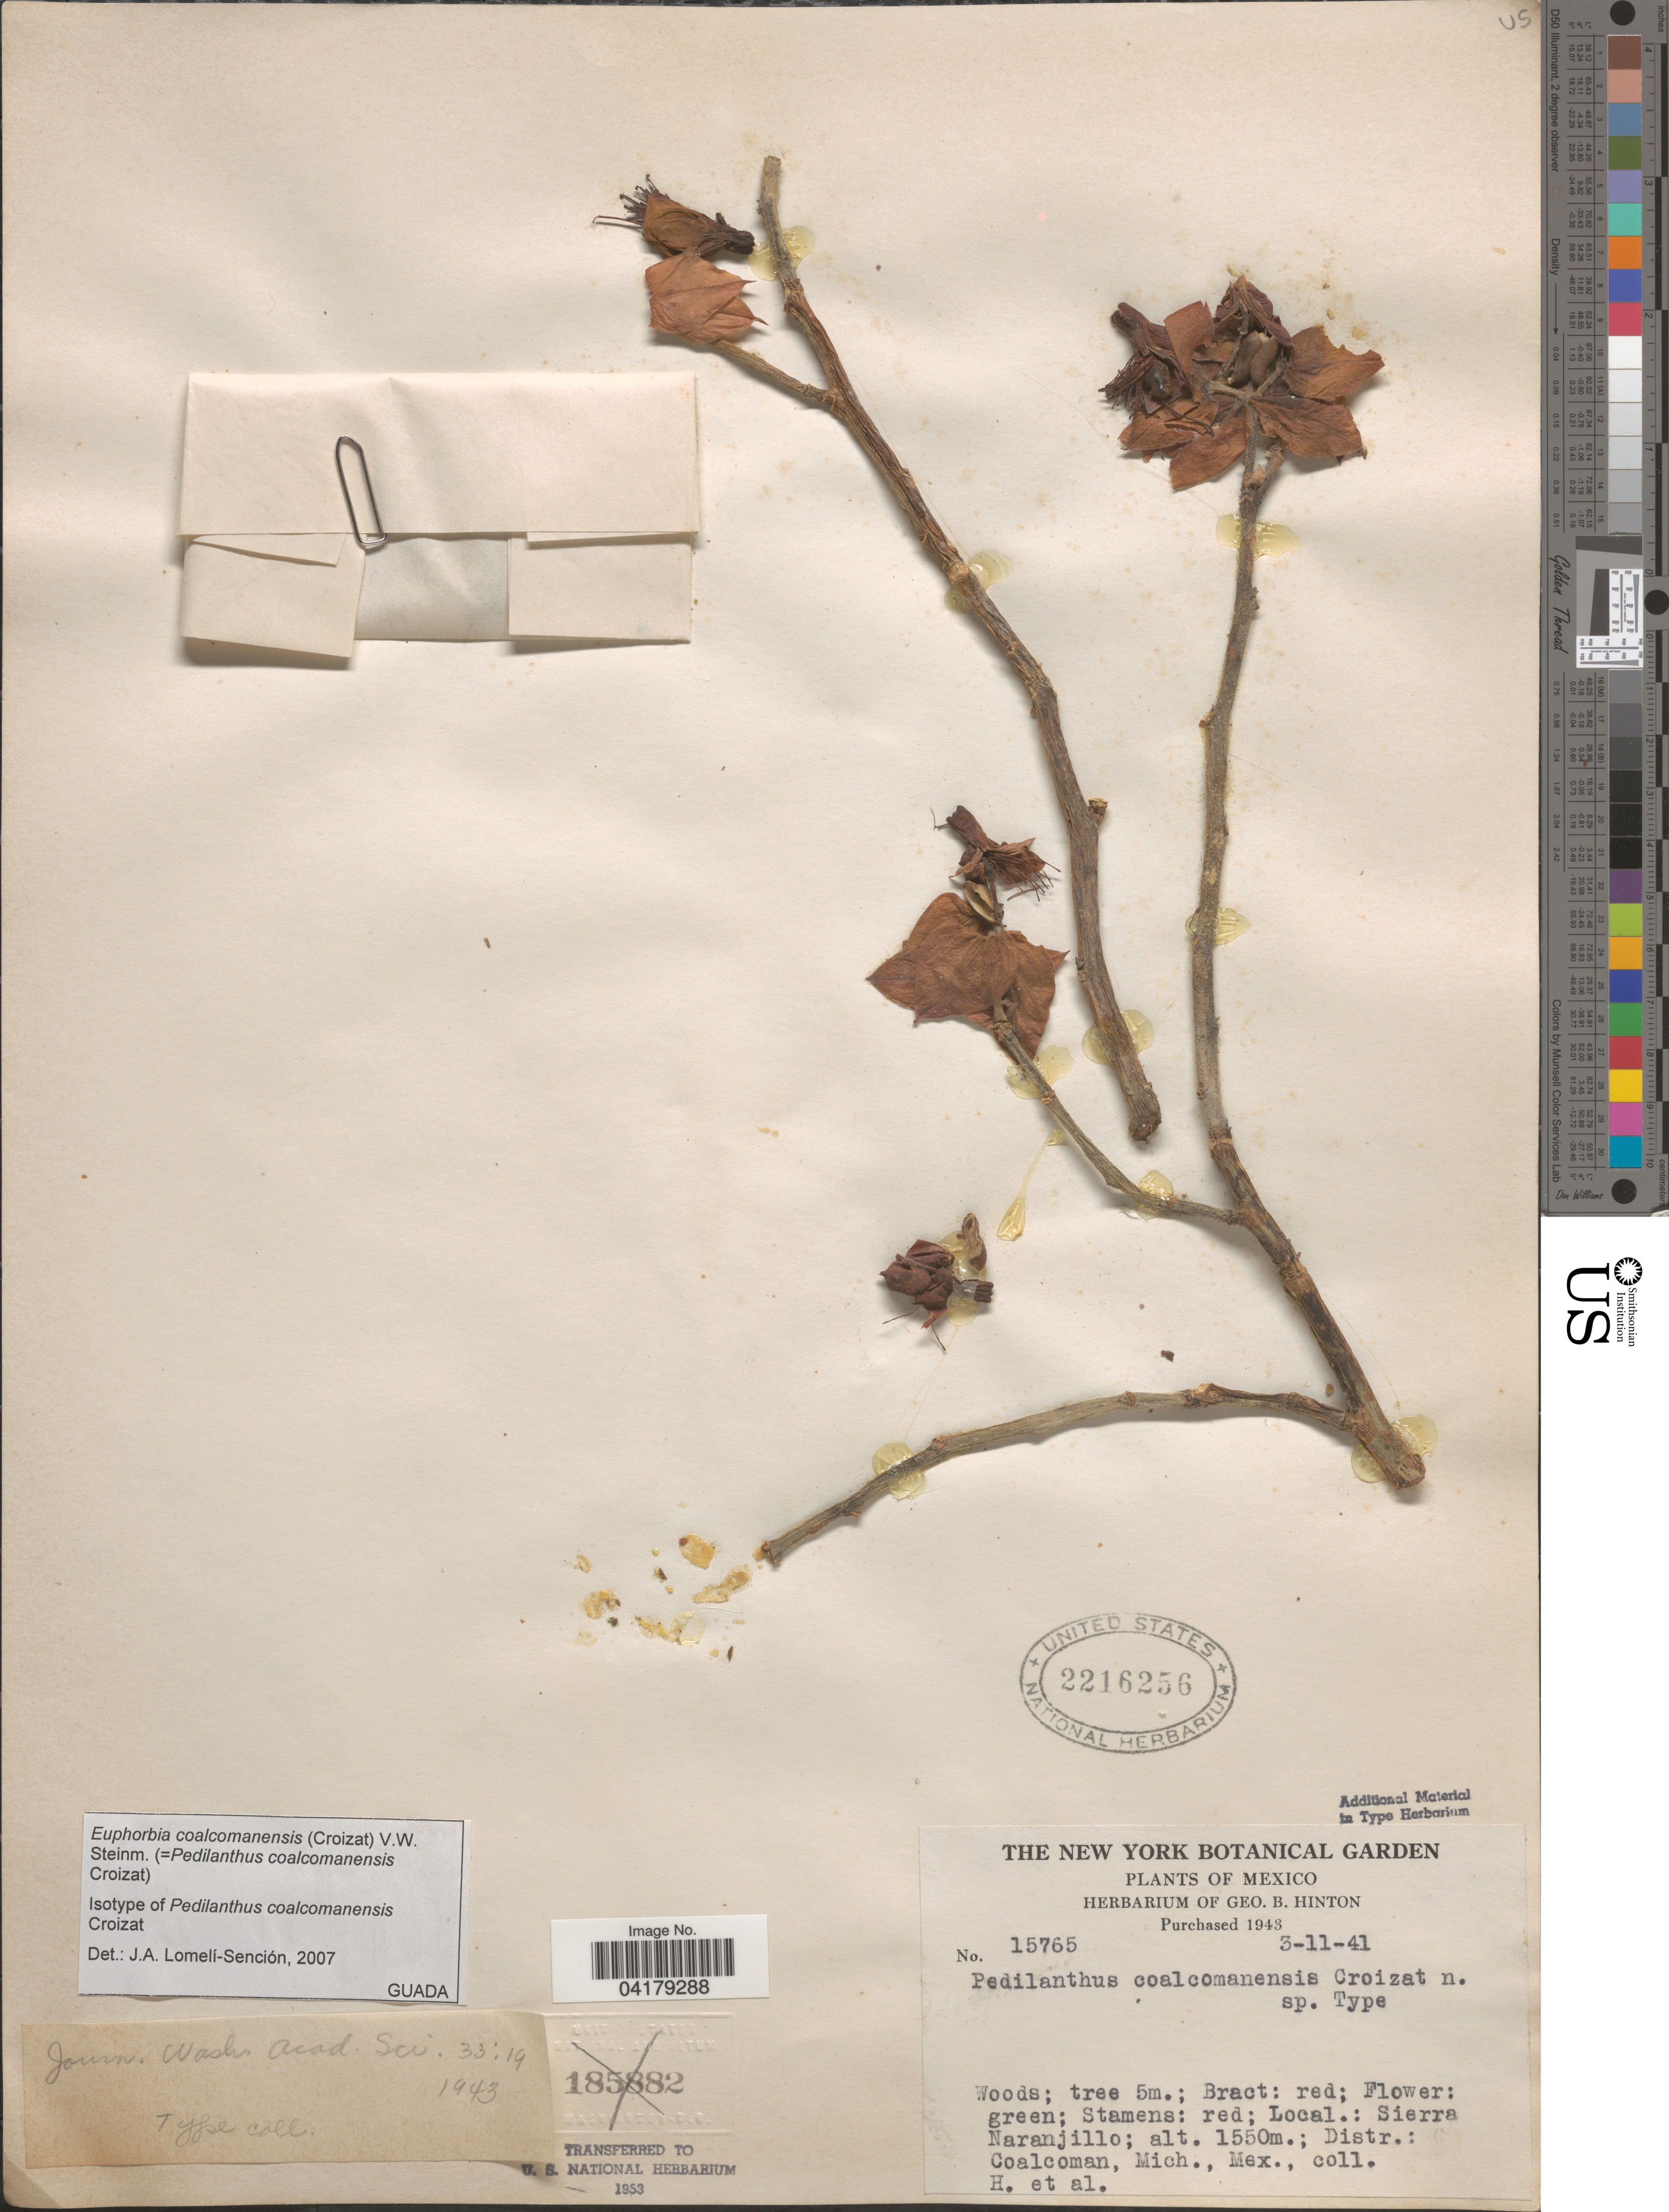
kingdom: Plantae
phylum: Tracheophyta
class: Magnoliopsida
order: Malpighiales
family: Euphorbiaceae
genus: Euphorbia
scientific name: Euphorbia coalcomanensis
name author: (Croizat) V.W. Steinm.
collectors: G. B. Hinton & et al.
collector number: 15765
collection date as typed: Transcribed d/m/y: 3/11/41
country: Mexico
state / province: Michoacán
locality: Sierra Naranjillo; Distr. Coalcoman.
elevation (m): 1550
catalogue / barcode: US 2216256